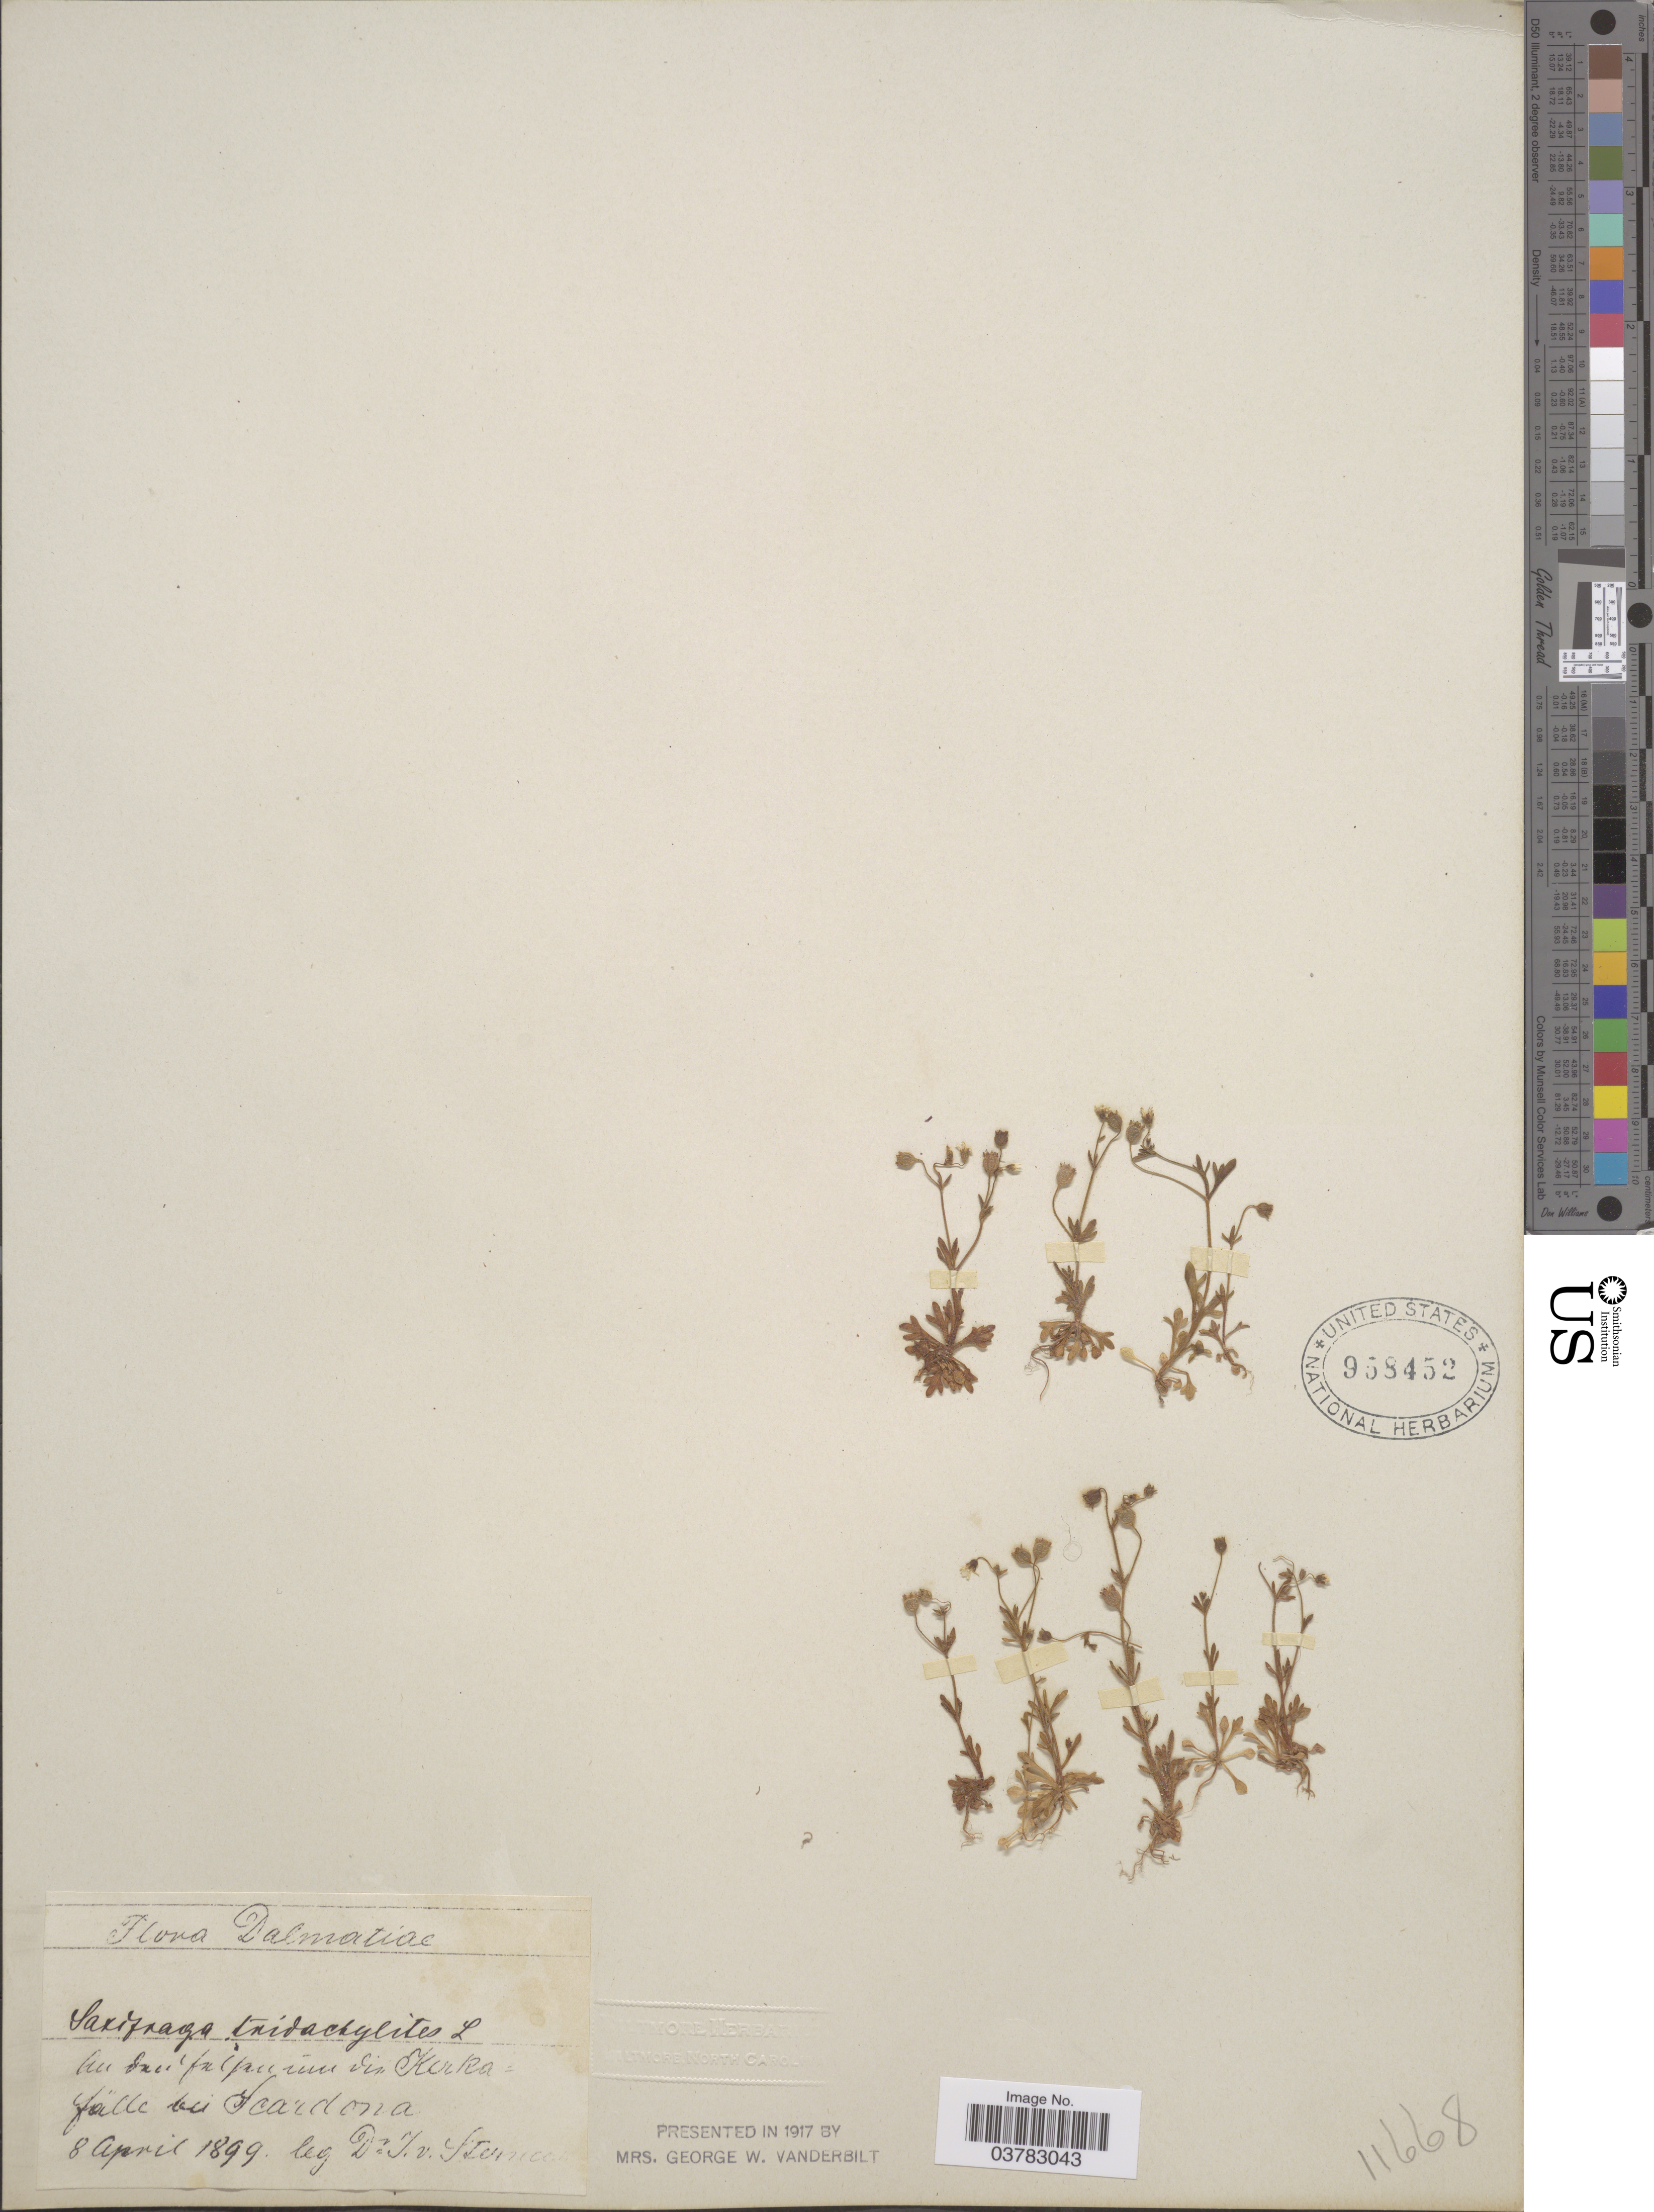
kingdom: Plantae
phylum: Tracheophyta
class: Magnoliopsida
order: Saxifragales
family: Saxifragaceae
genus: Saxifraga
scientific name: Saxifraga tridactylites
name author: L.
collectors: J. von Sterneck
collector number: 11668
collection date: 1899-04-08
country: Croatia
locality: Dalmatiae. Au [illegible text] fulpanum[interpreted] din Kerka[interpreted]-falle bei Scardona.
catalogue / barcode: US 958452